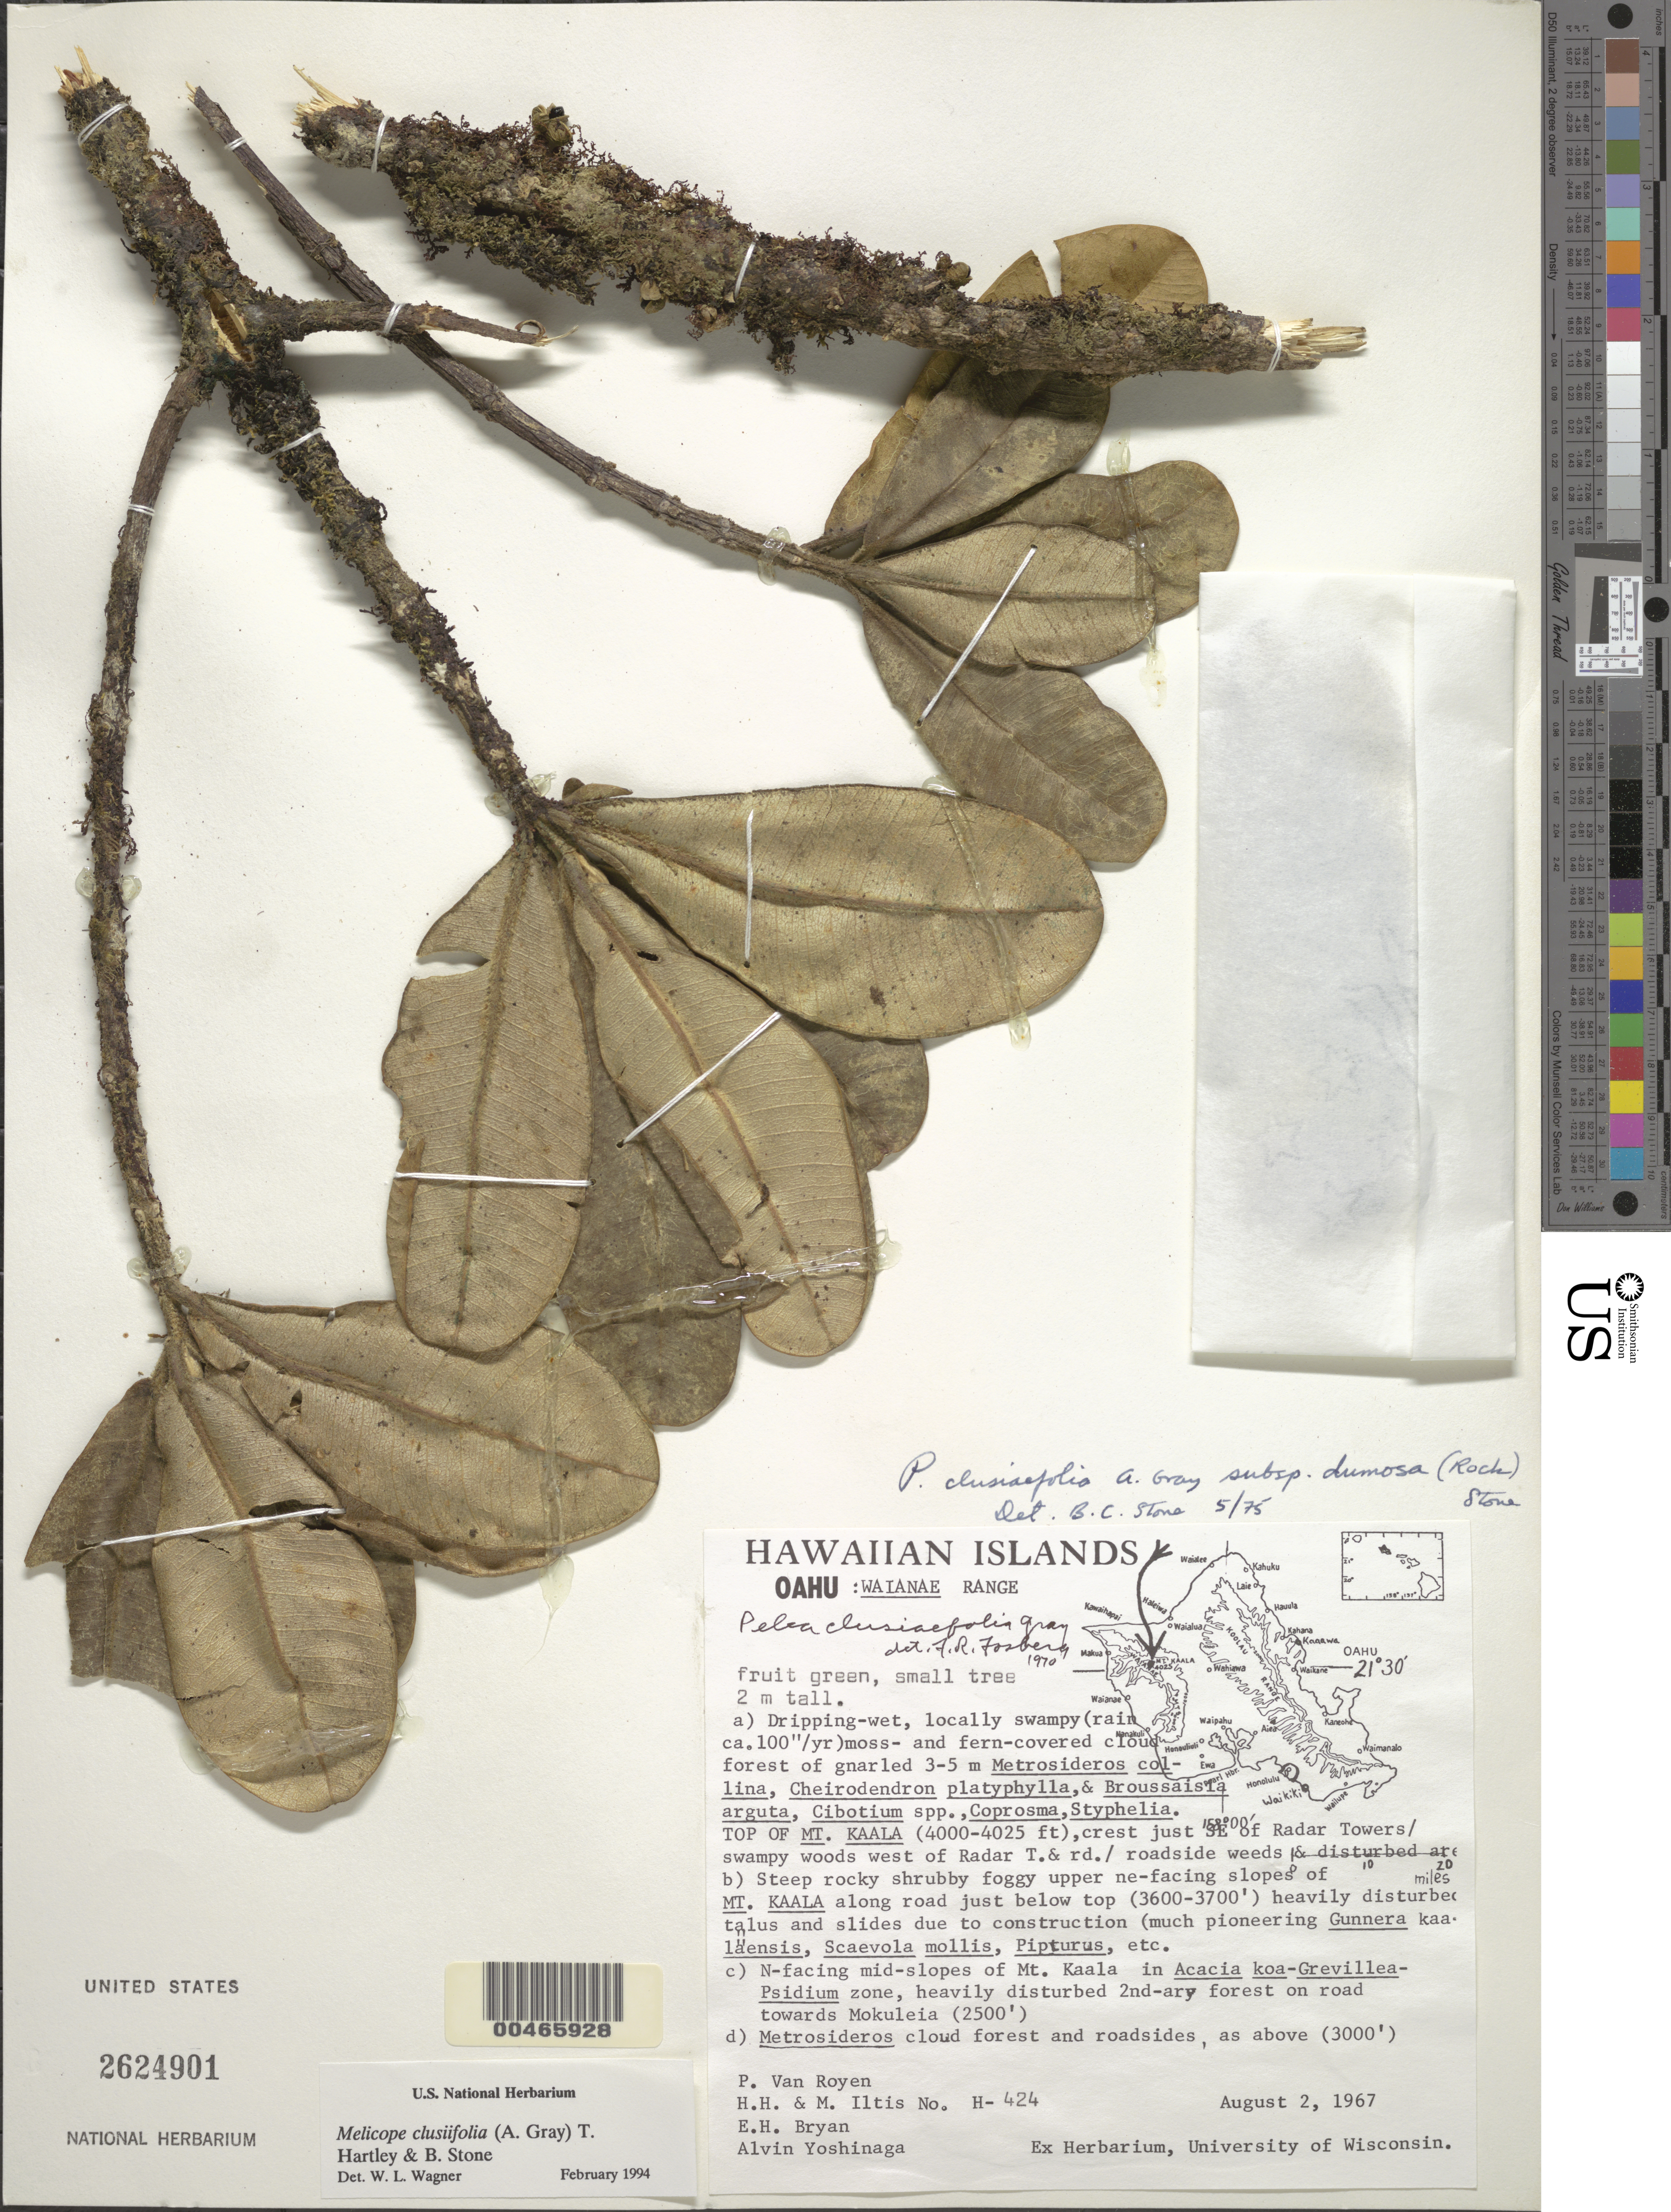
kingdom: Plantae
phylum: Tracheophyta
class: Magnoliopsida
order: Sapindales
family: Rutaceae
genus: Melicope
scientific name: Melicope clusiifolia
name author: (A. Gray) T.G. Hartley & B.C. Stone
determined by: Wagner, W. L., (BOT), Smithsonian Institution - National Museum of Natural History (UNITED STATES)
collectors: P. van Royen, H. H. Iltis, M. G. Iltis, E. Bryan & A. Yoshinaga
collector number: H-424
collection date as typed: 2 Aug 1967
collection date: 1967-08-02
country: United States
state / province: Hawaii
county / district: Honolulu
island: Oahu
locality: Waianae Range, Top of Mt. Kaala, crest just SE of Radar Towers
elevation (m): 762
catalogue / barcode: US 2624901